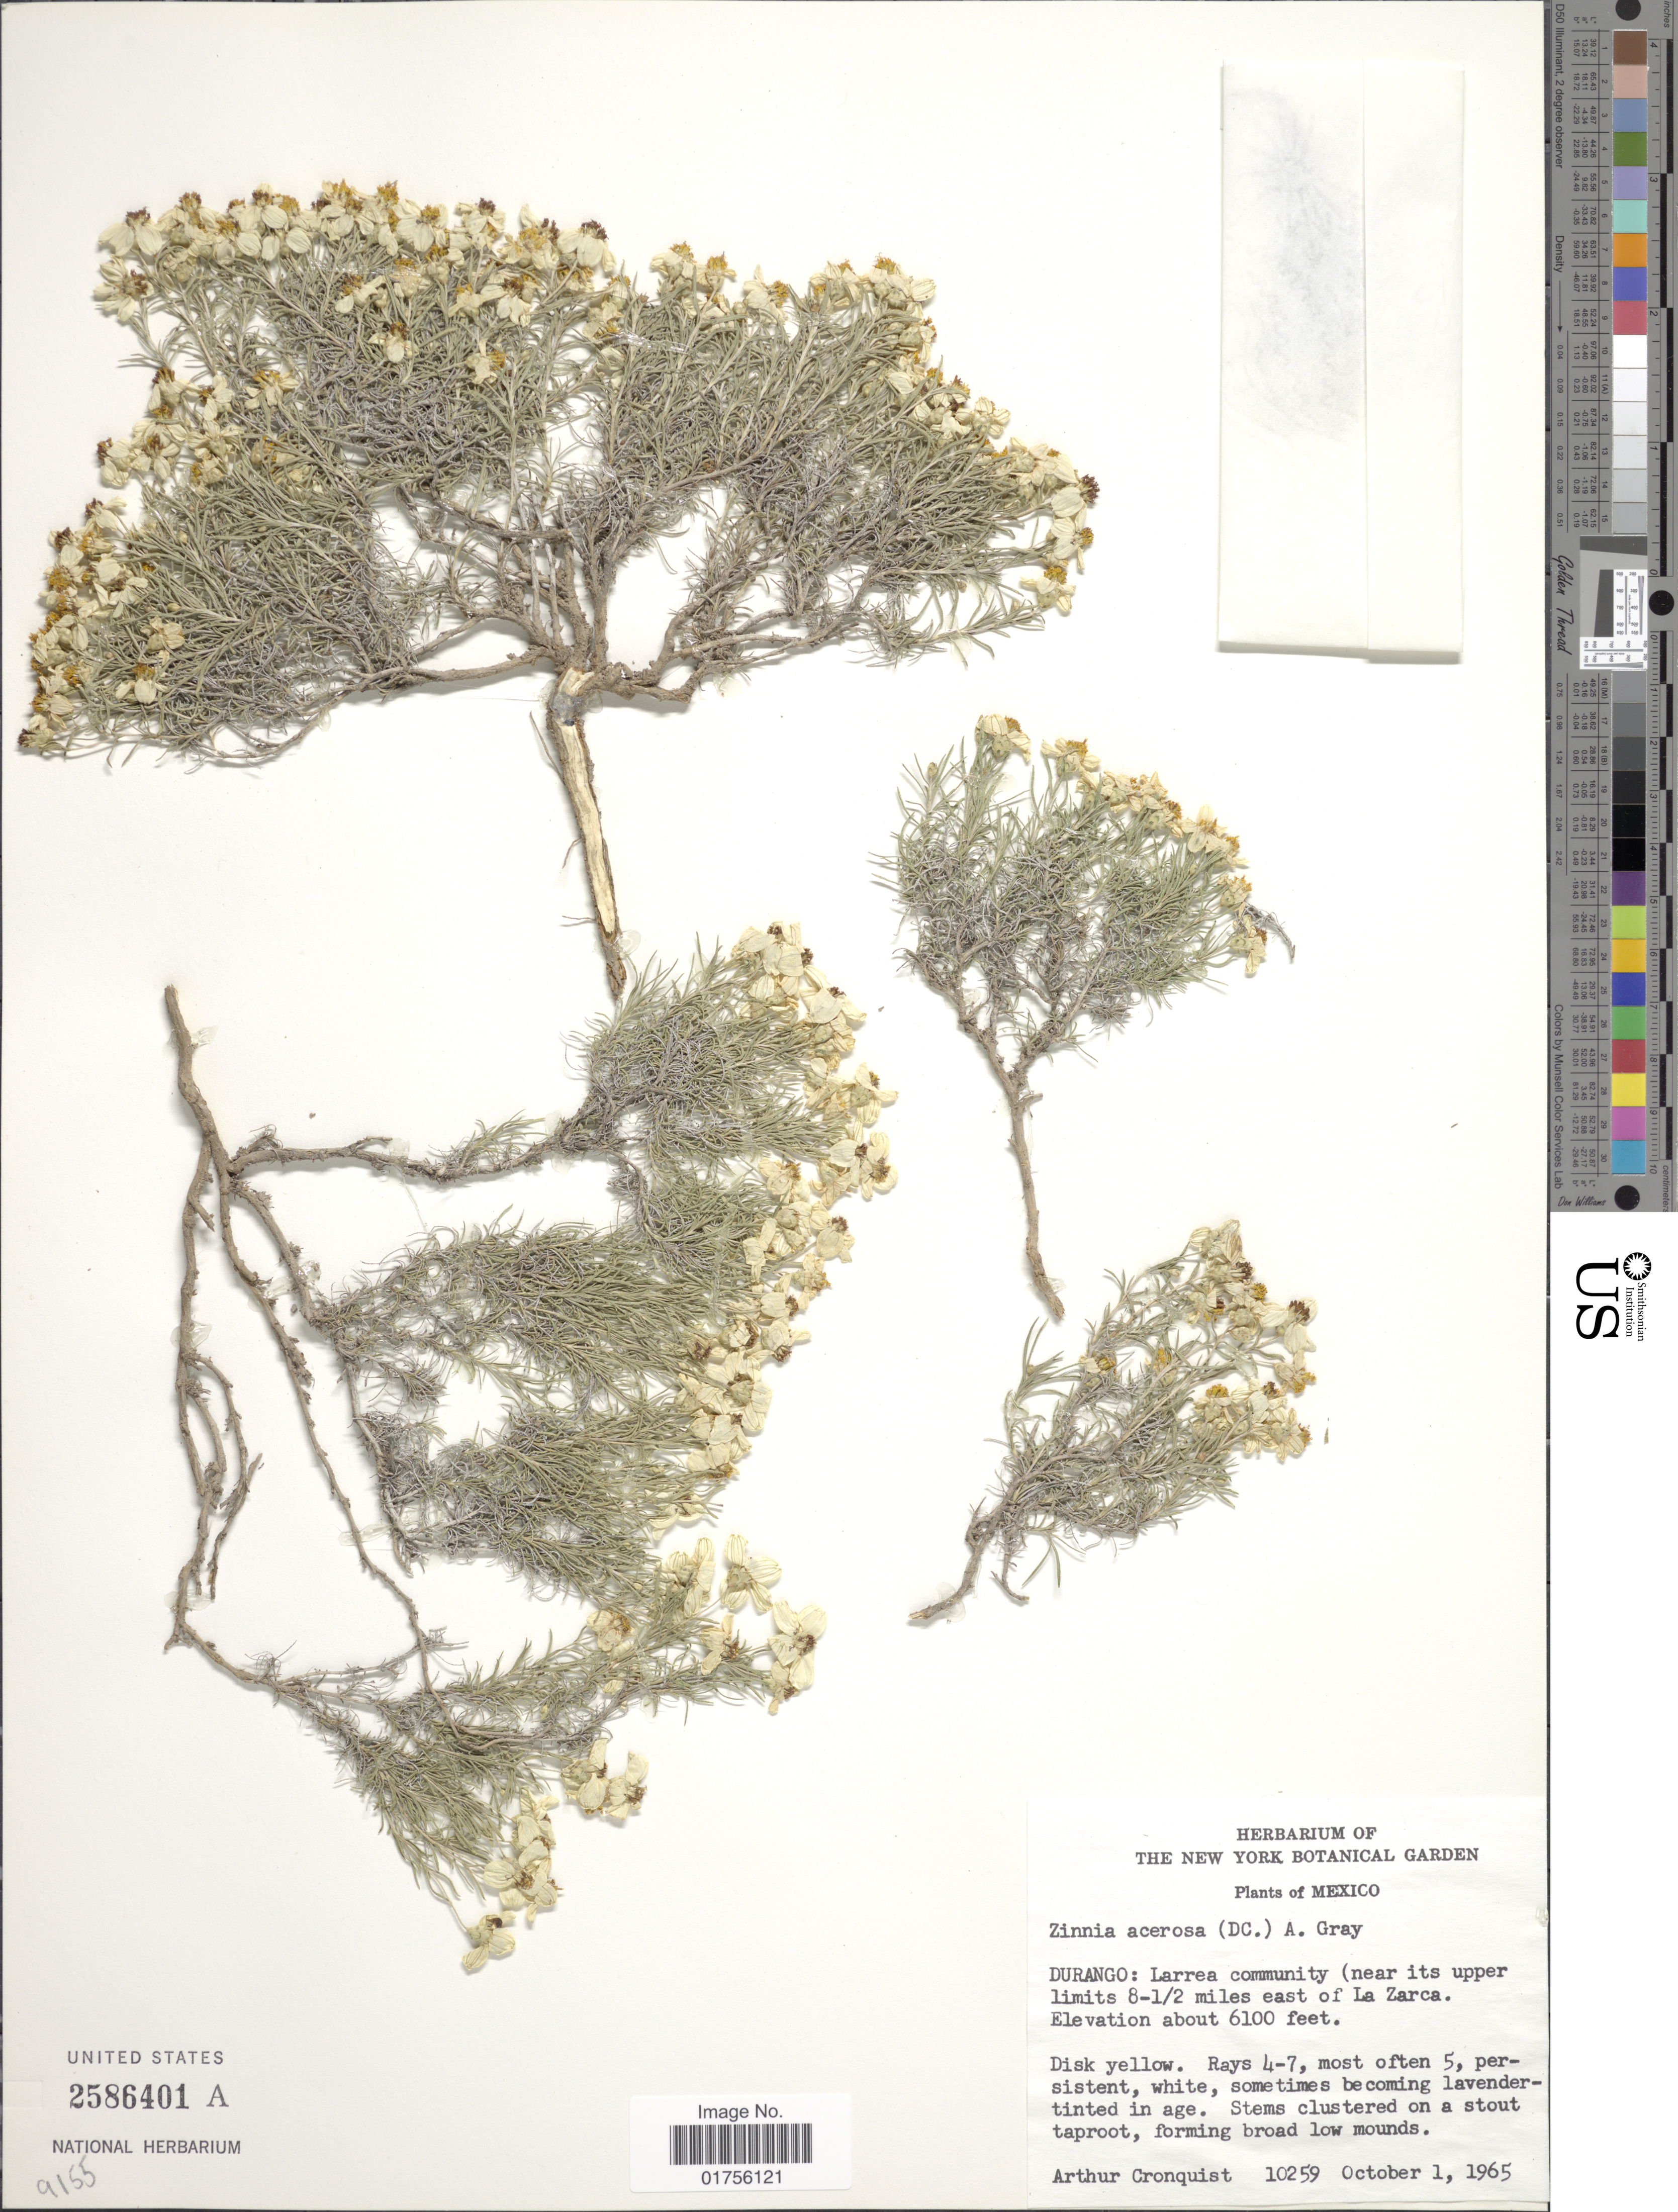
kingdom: Plantae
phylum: Tracheophyta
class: Magnoliopsida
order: Asterales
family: Asteraceae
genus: Zinnia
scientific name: Zinnia acerosa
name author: (DC.) A. Gray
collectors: A. J. Cronquist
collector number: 10259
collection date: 1965-10-01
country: Mexico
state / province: Durango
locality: Durango: Larrea community (near its upper limits 8-½ miles east of La Zarca.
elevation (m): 1859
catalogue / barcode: US 2586401A